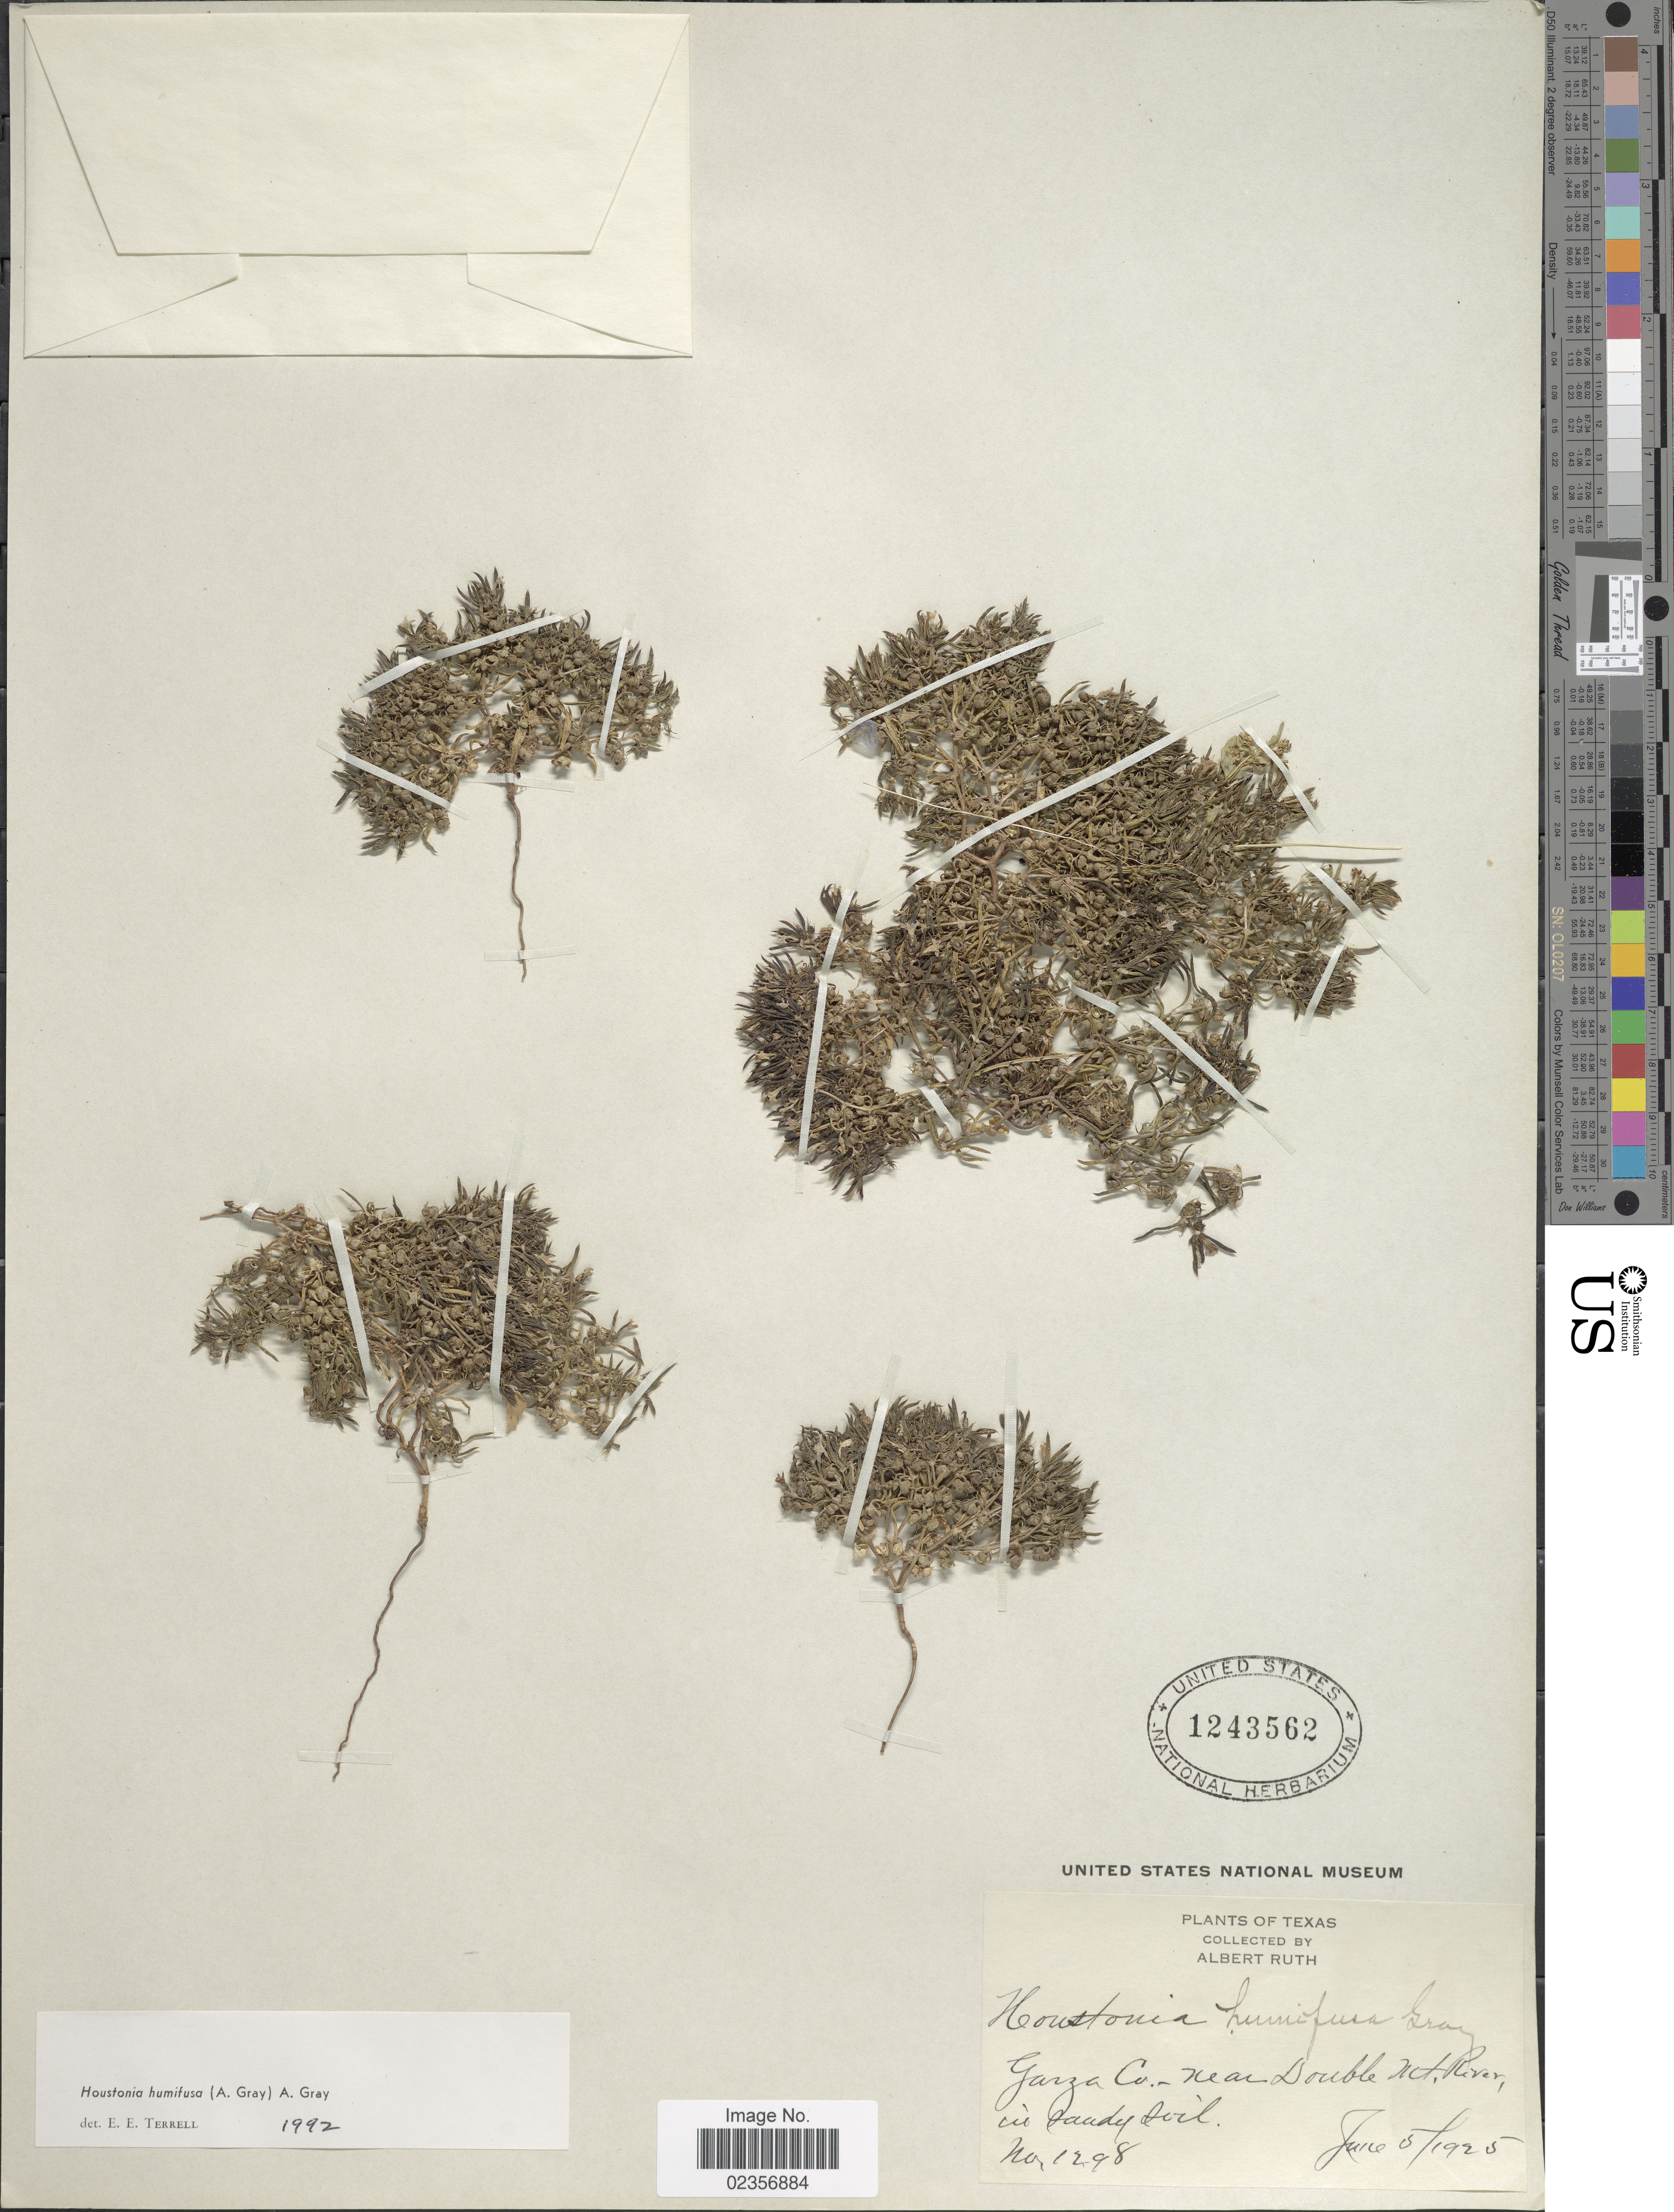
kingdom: Plantae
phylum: Tracheophyta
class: Magnoliopsida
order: Gentianales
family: Rubiaceae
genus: Houstonia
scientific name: Houstonia humifusa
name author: (A. Gray) A. Gray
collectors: A. Ruth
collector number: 1298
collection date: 1925-06-05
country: United States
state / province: Texas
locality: Garza Co.-near Double Mt. River, in sandy soil.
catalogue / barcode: US 1243562